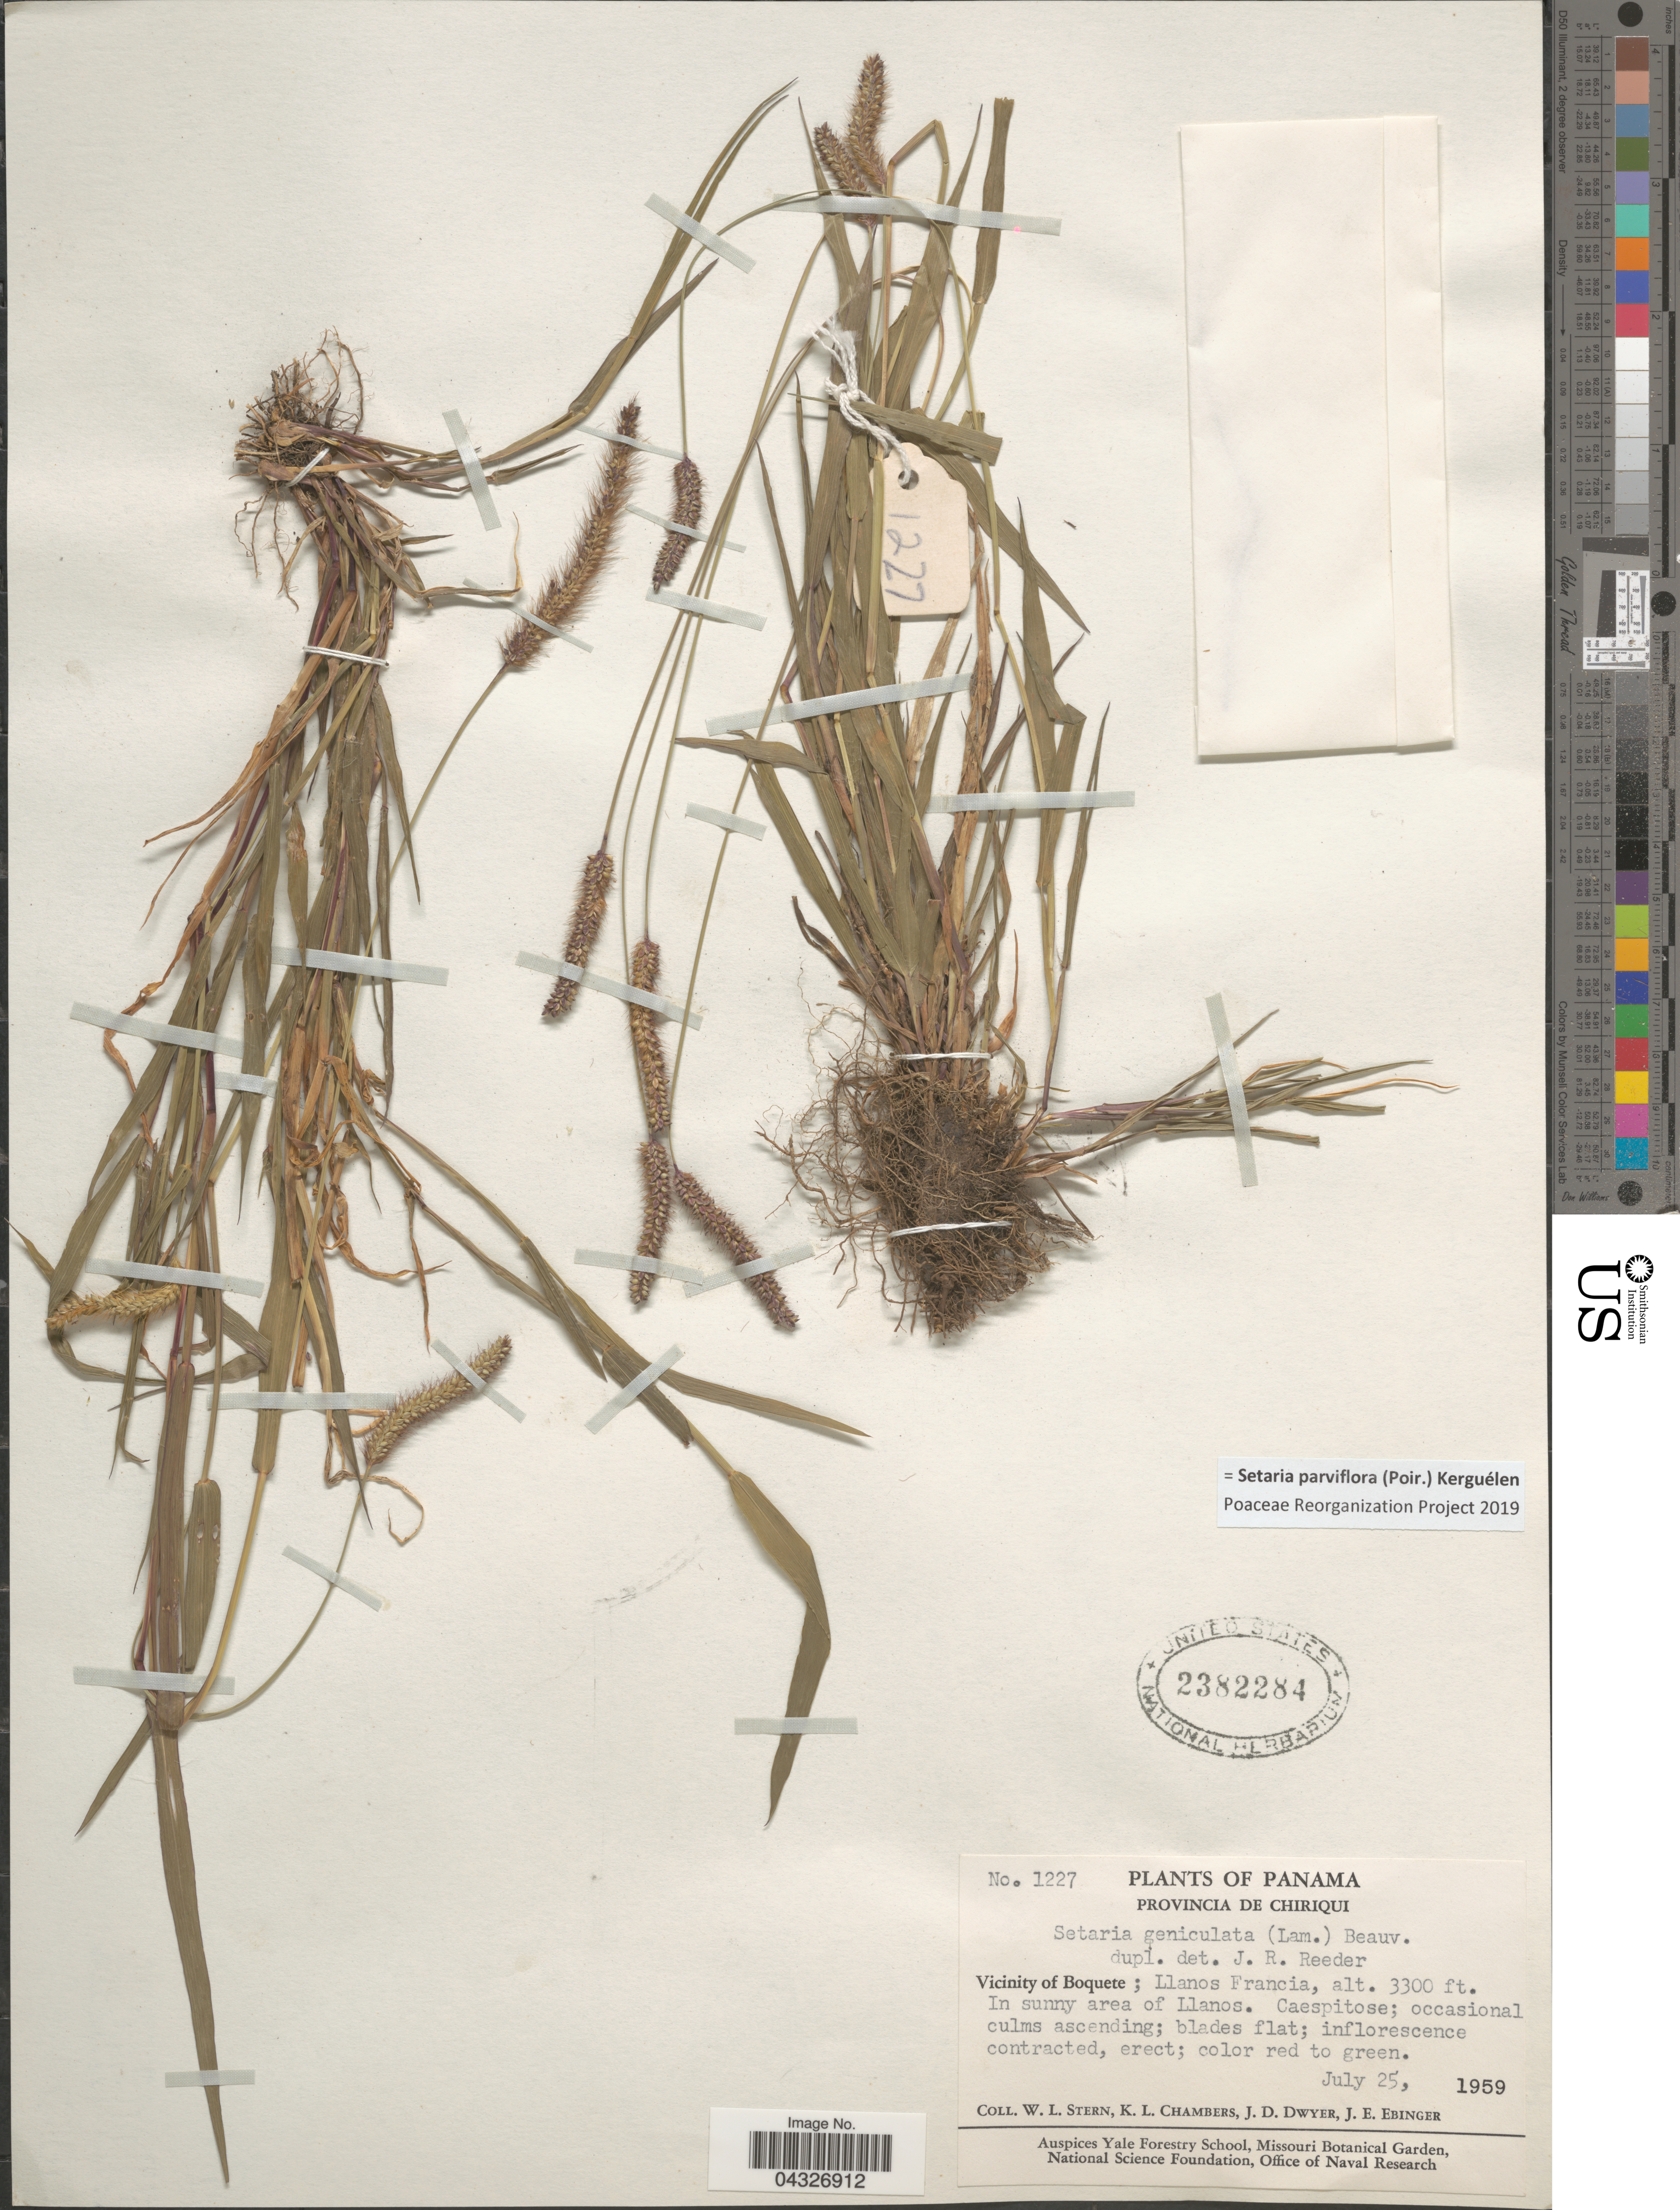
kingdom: Plantae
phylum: Tracheophyta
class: Liliopsida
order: Poales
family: Poaceae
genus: Setaria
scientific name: Setaria parviflora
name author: (Poir.) Kerguélen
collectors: W. L. Stern, K. Chambers, J. D. Dwyer & J. Ebinger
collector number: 1227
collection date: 1959-07-25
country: Panama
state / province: Chiriqui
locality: Vicinity of Boquete; Llanos Francia. In sunny area of Llanos.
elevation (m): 1006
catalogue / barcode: US 2382284